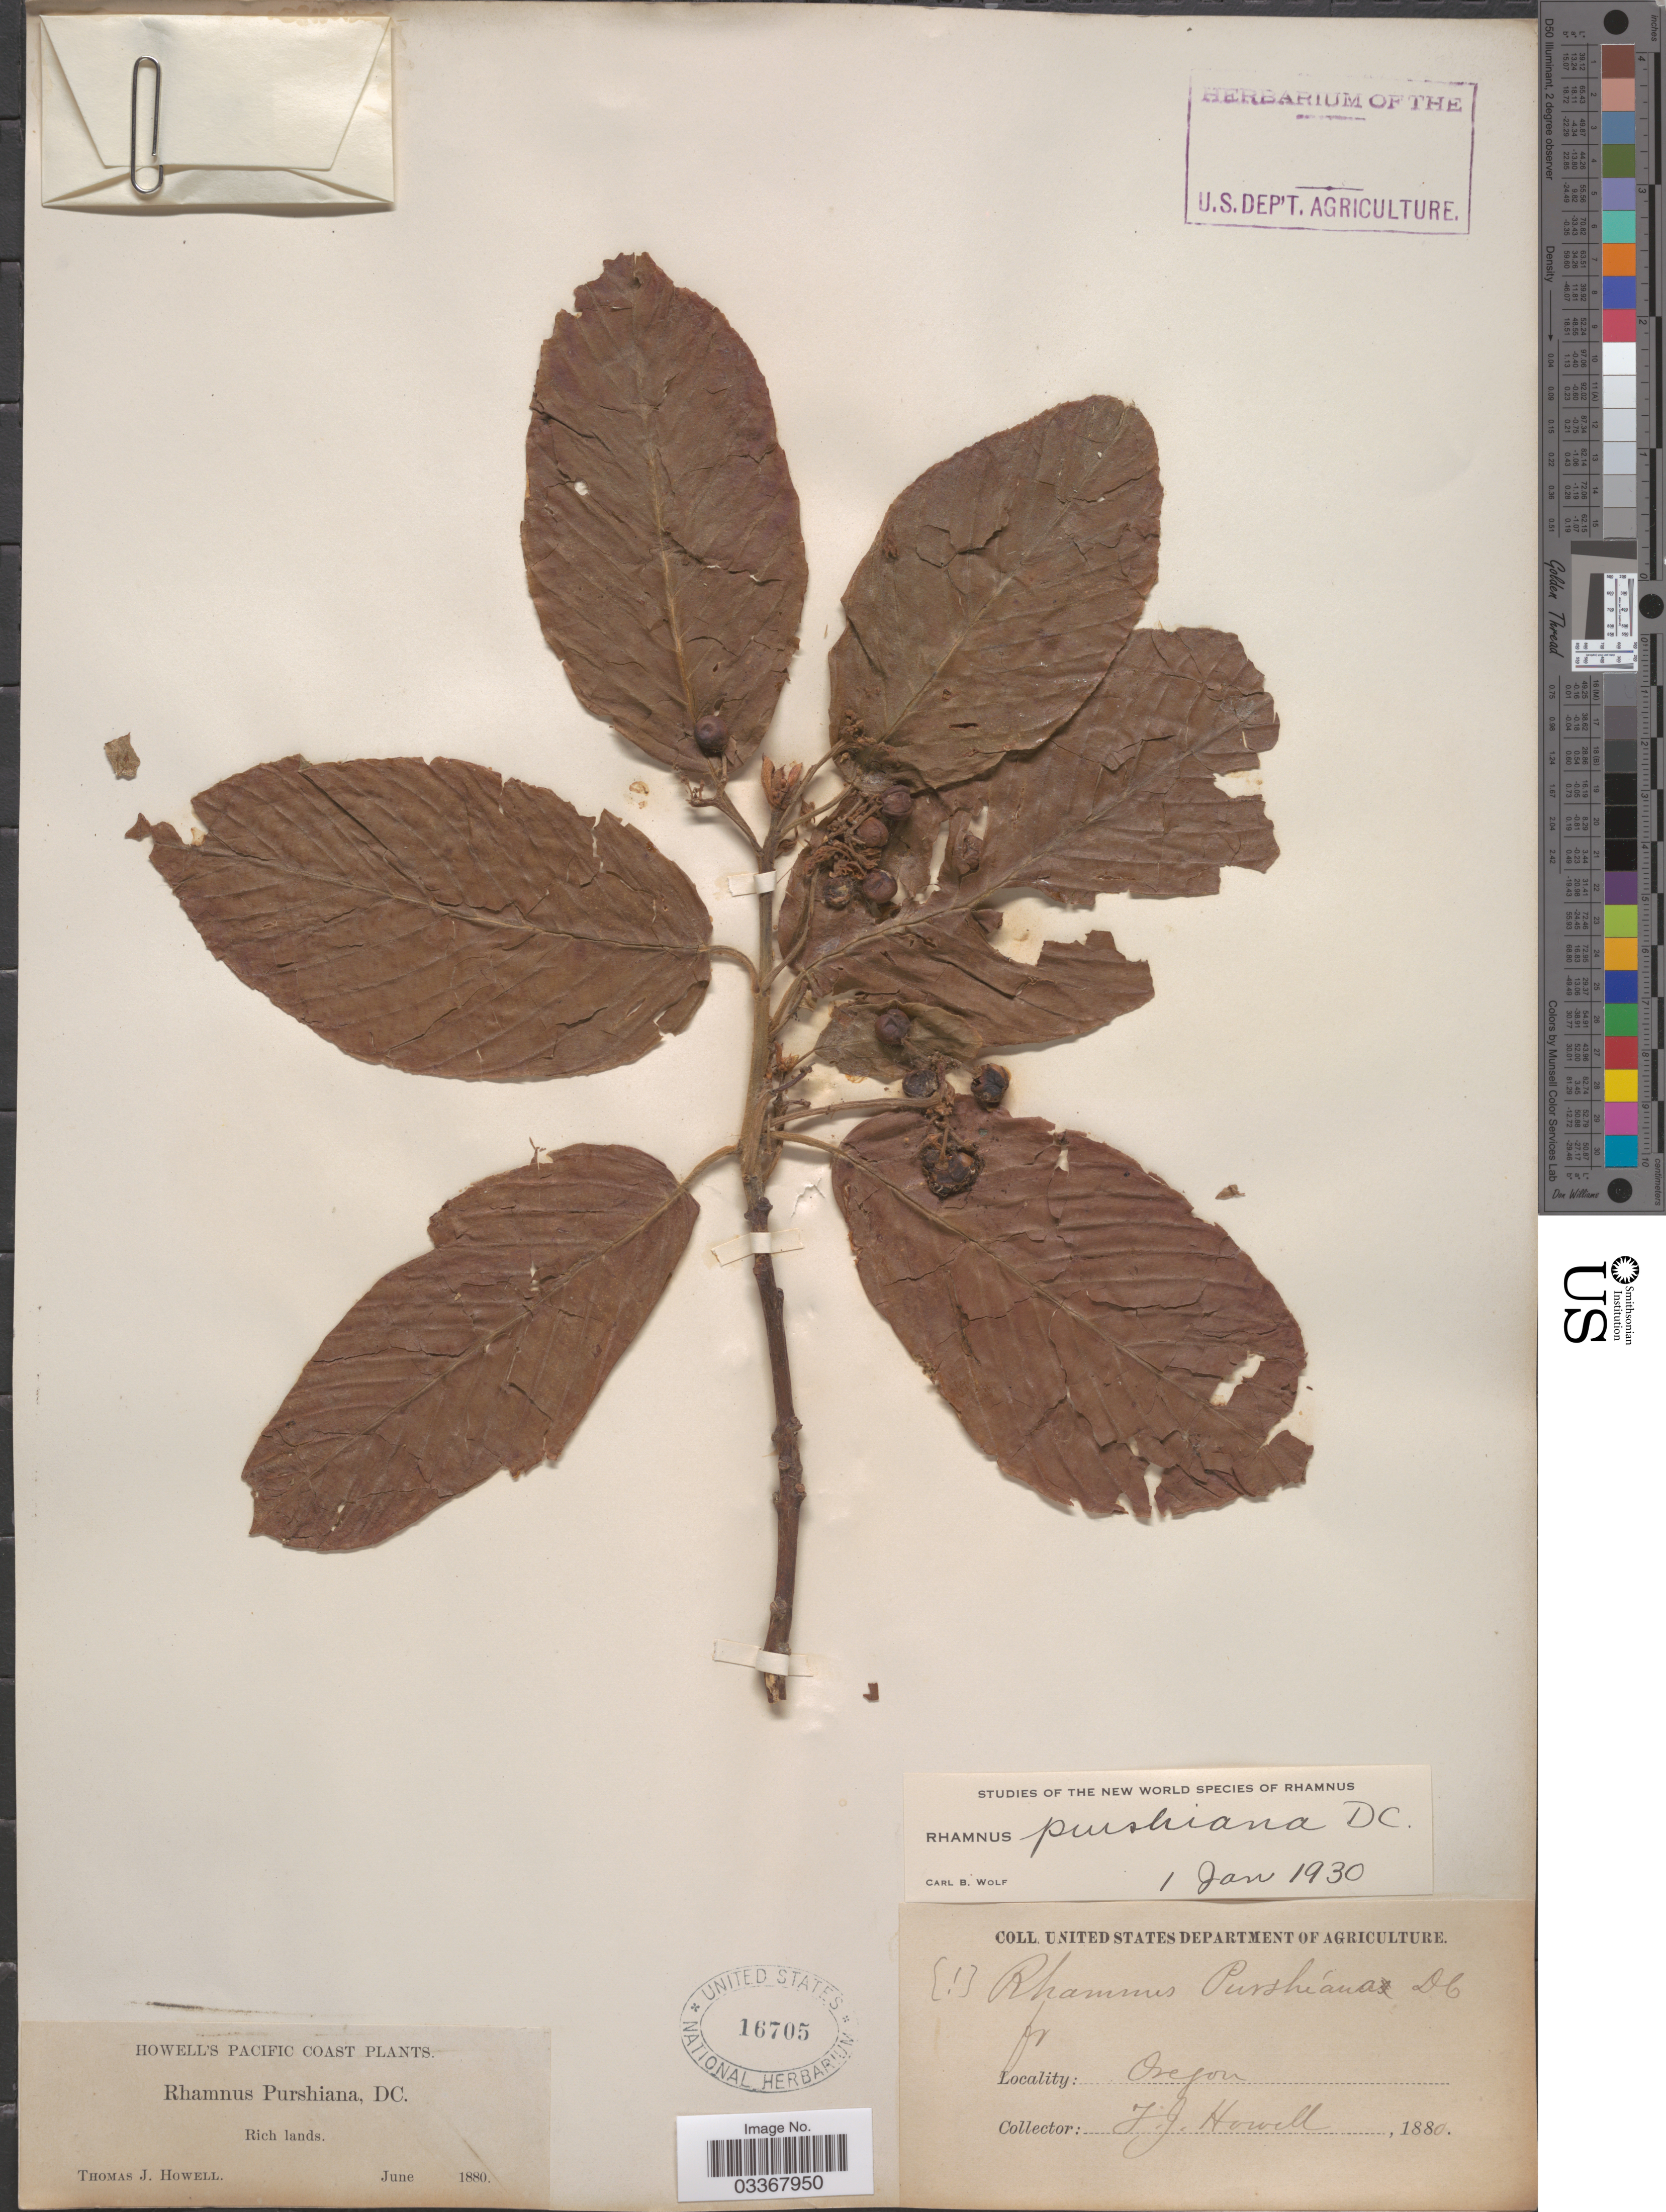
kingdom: Plantae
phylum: Tracheophyta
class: Magnoliopsida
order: Rosales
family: Rhamnaceae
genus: Frangula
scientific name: Frangula purshiana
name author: (DC.) A. Gray ex J.G. Cooper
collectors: T. J. Howell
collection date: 1880-06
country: United States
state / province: Oregon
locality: Pacific Coast, Rich lands.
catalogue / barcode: US 16705